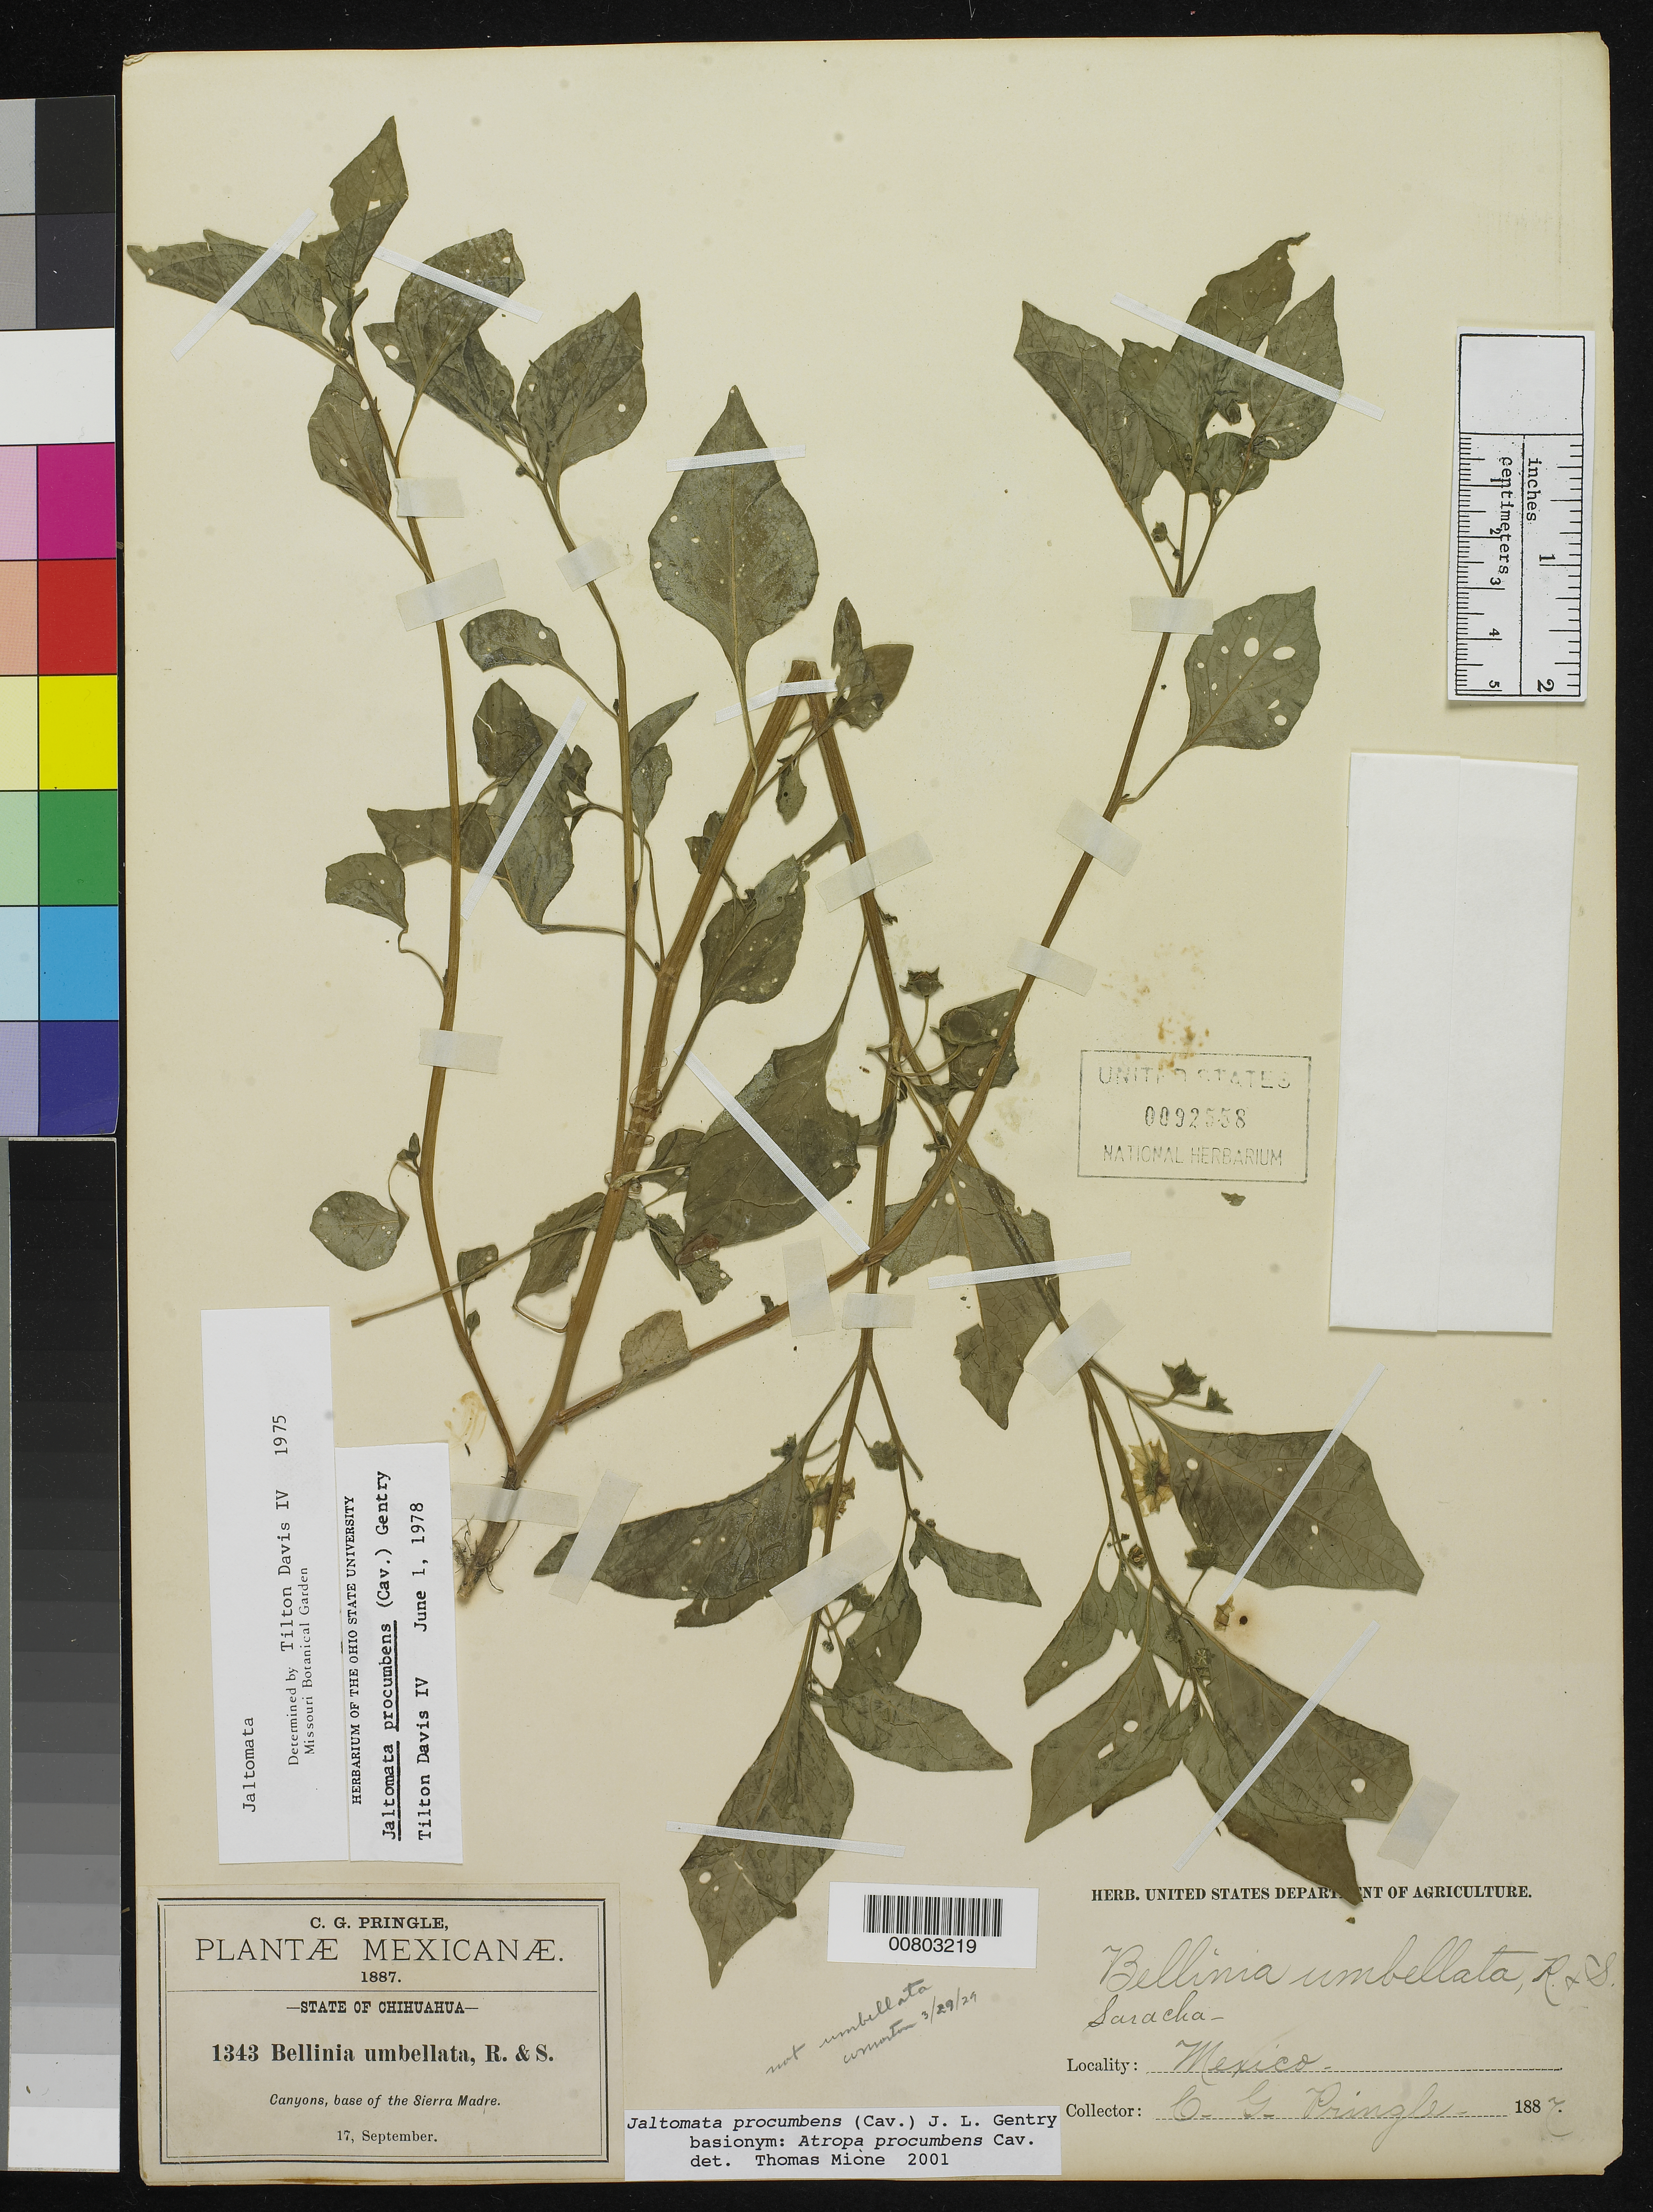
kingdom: Plantae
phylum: Tracheophyta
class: Magnoliopsida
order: Solanales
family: Solanaceae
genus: Jaltomata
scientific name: Jaltomata procumbens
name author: (Cav.) J.L. Gentry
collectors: C. G. Pringle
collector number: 1343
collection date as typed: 17 Sep 1887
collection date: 1887-09-17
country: Mexico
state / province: Chihuahua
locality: Canyons, base of the Sierra Madre, Chihuahua.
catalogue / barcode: US 92558